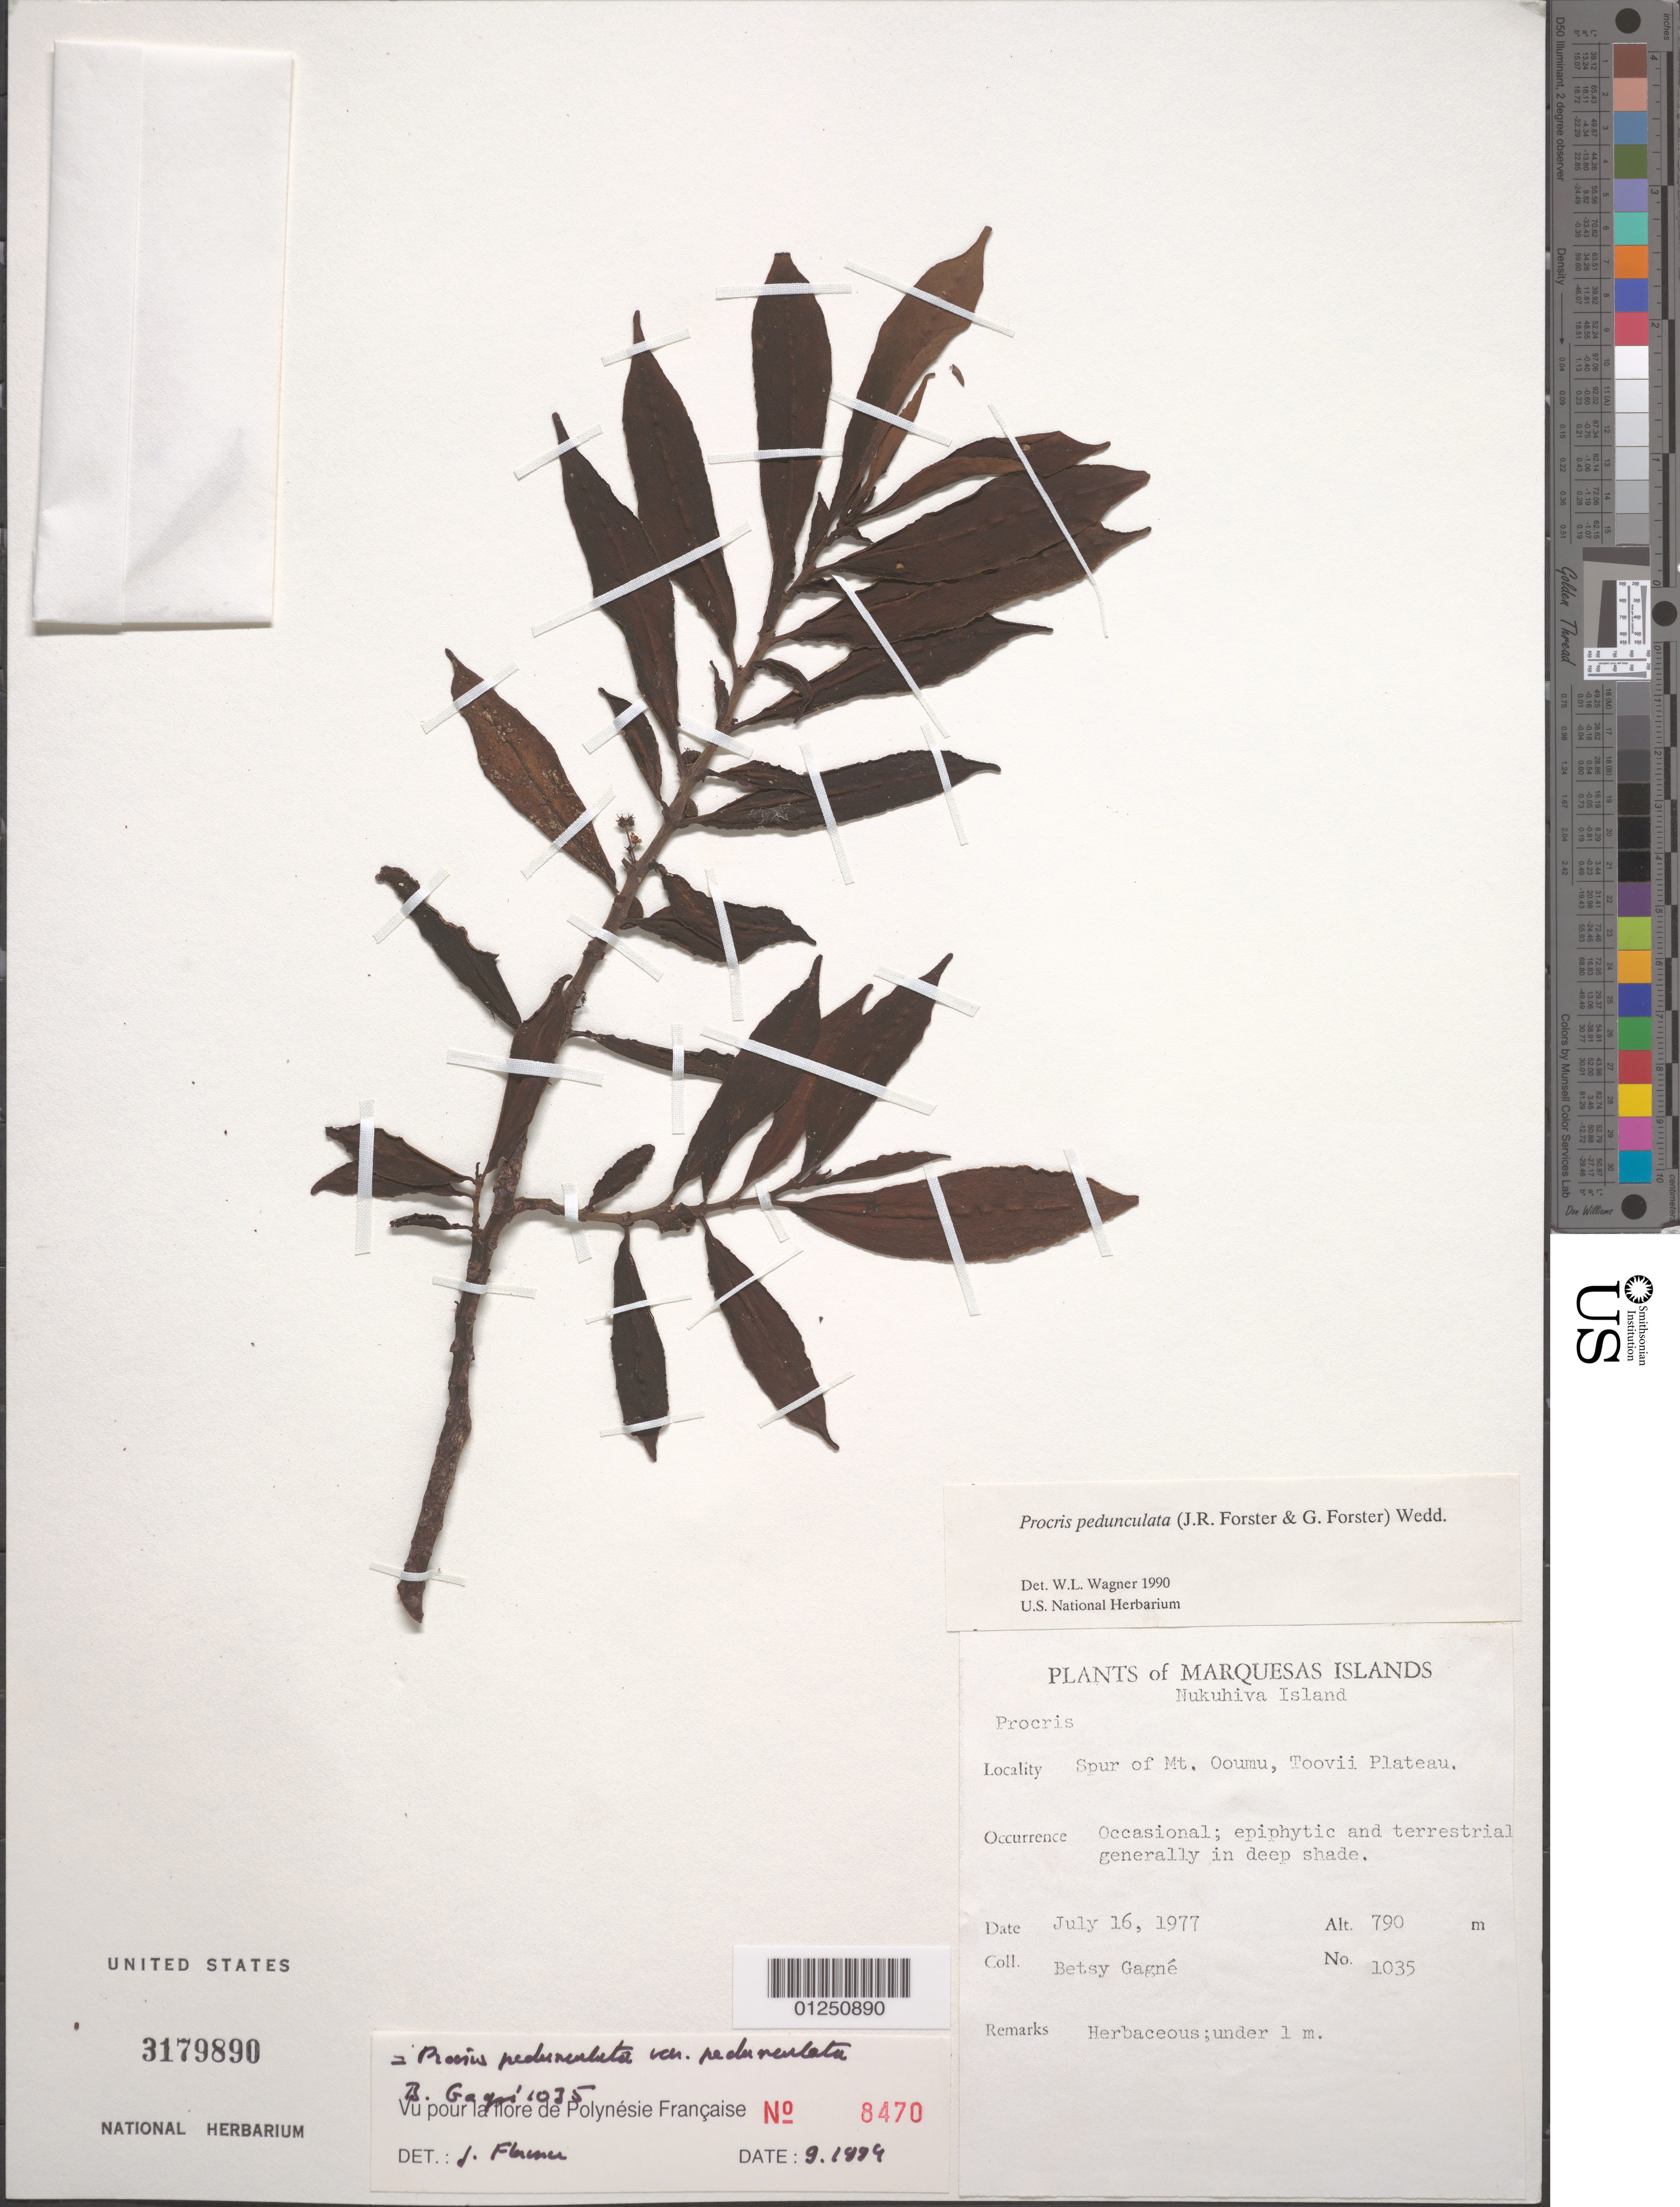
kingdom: Plantae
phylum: Tracheophyta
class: Magnoliopsida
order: Rosales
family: Urticaceae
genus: Procris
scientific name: Procris pedunculata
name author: (J.R. Forst. & G. Forst.) Wedd.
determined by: Wagner, W. L., (BOT), Smithsonian Institution - National Museum of Natural History (UNITED STATES)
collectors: B. H. Gagné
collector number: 1035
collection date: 1977-07-16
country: French Polynesia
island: Nuku Hiva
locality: Toovii Plateau, spur of Mt. Ooumu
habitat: Occasional; epiphytic or terrestrial, generally in deep shade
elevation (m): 790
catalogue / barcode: US 3179890